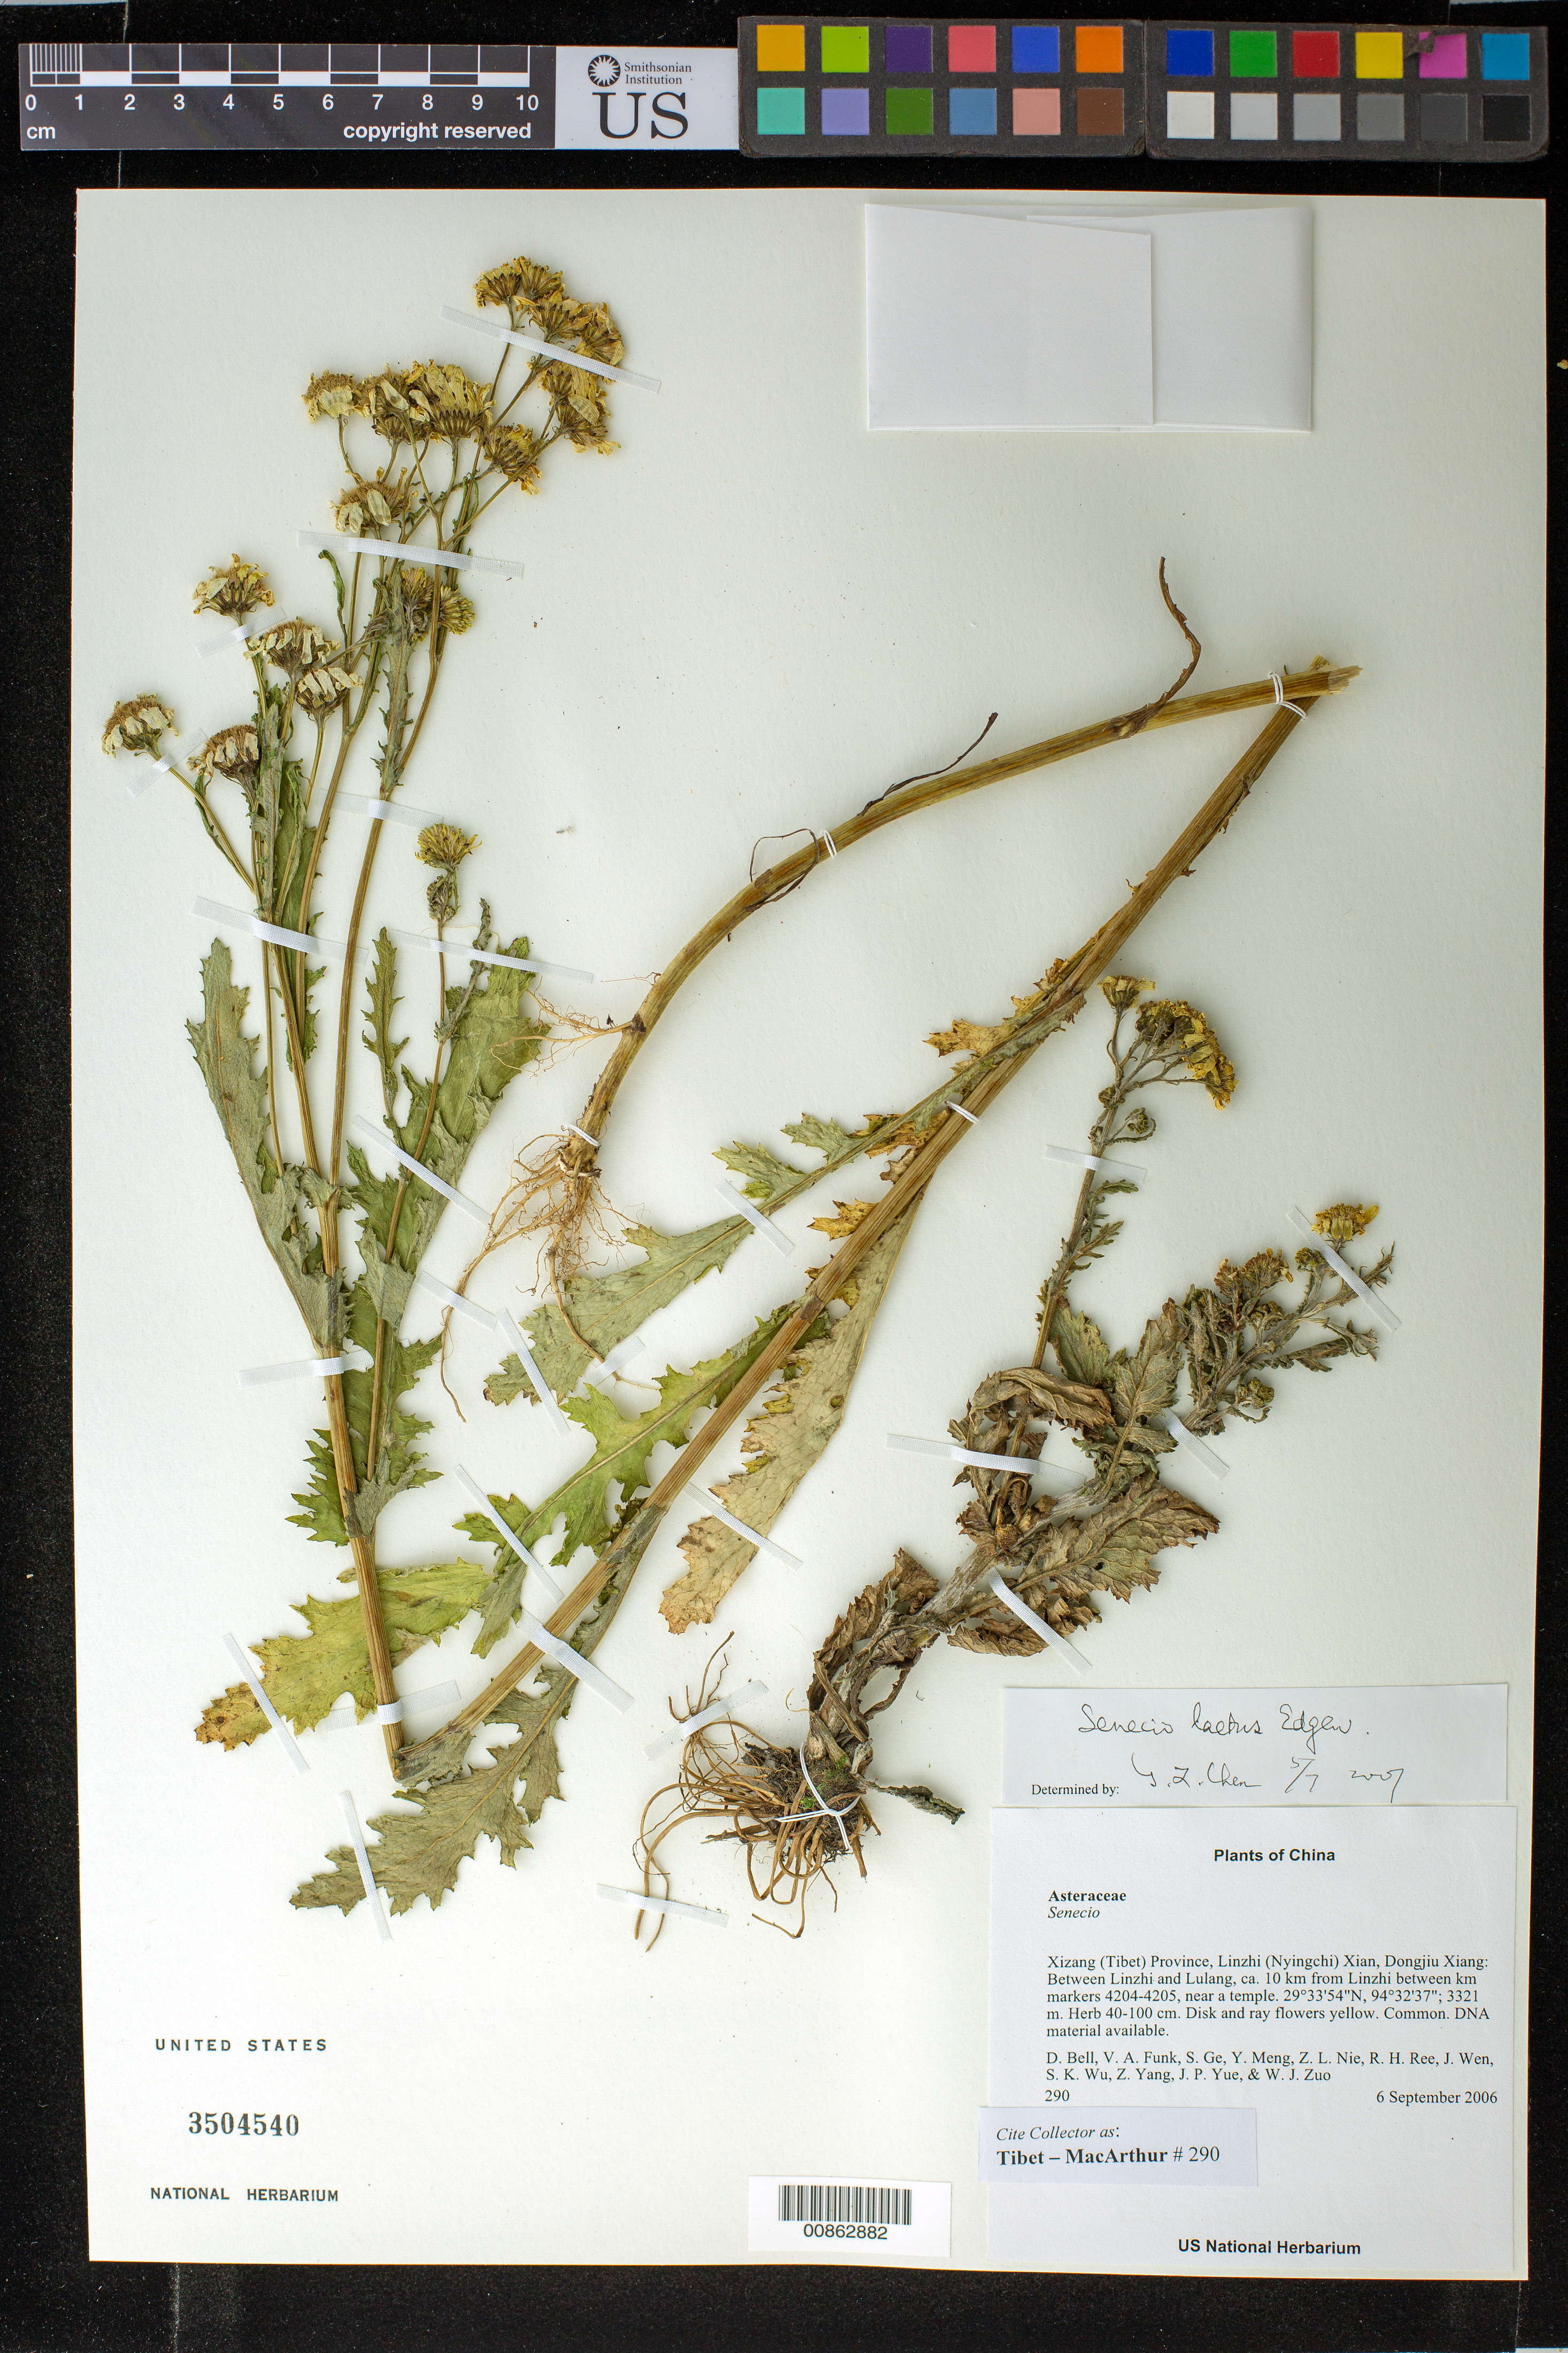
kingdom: Plantae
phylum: Tracheophyta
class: Magnoliopsida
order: Asterales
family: Asteraceae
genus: Senecio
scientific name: Senecio laetus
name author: Edgew.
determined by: Yilin Chen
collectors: Tibet-MacArthur, D. A. Bell, V. Funk, S. Ge, Y. Meng, Z. Nie, R. Ree, J. Wen, S. K. Wu, Z. Yang, J. Yue & W. Zuo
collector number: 290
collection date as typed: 06 Sep 2006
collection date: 2006-09-06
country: China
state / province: Xizang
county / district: Linzhi (Nyingchi) Xian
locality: Dongjiu Xiang. Between Linzhi and Lulang, ca. 10 km from Linzhi between km markers 4204-4205, near a temple.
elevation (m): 3321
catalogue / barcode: US 3504540